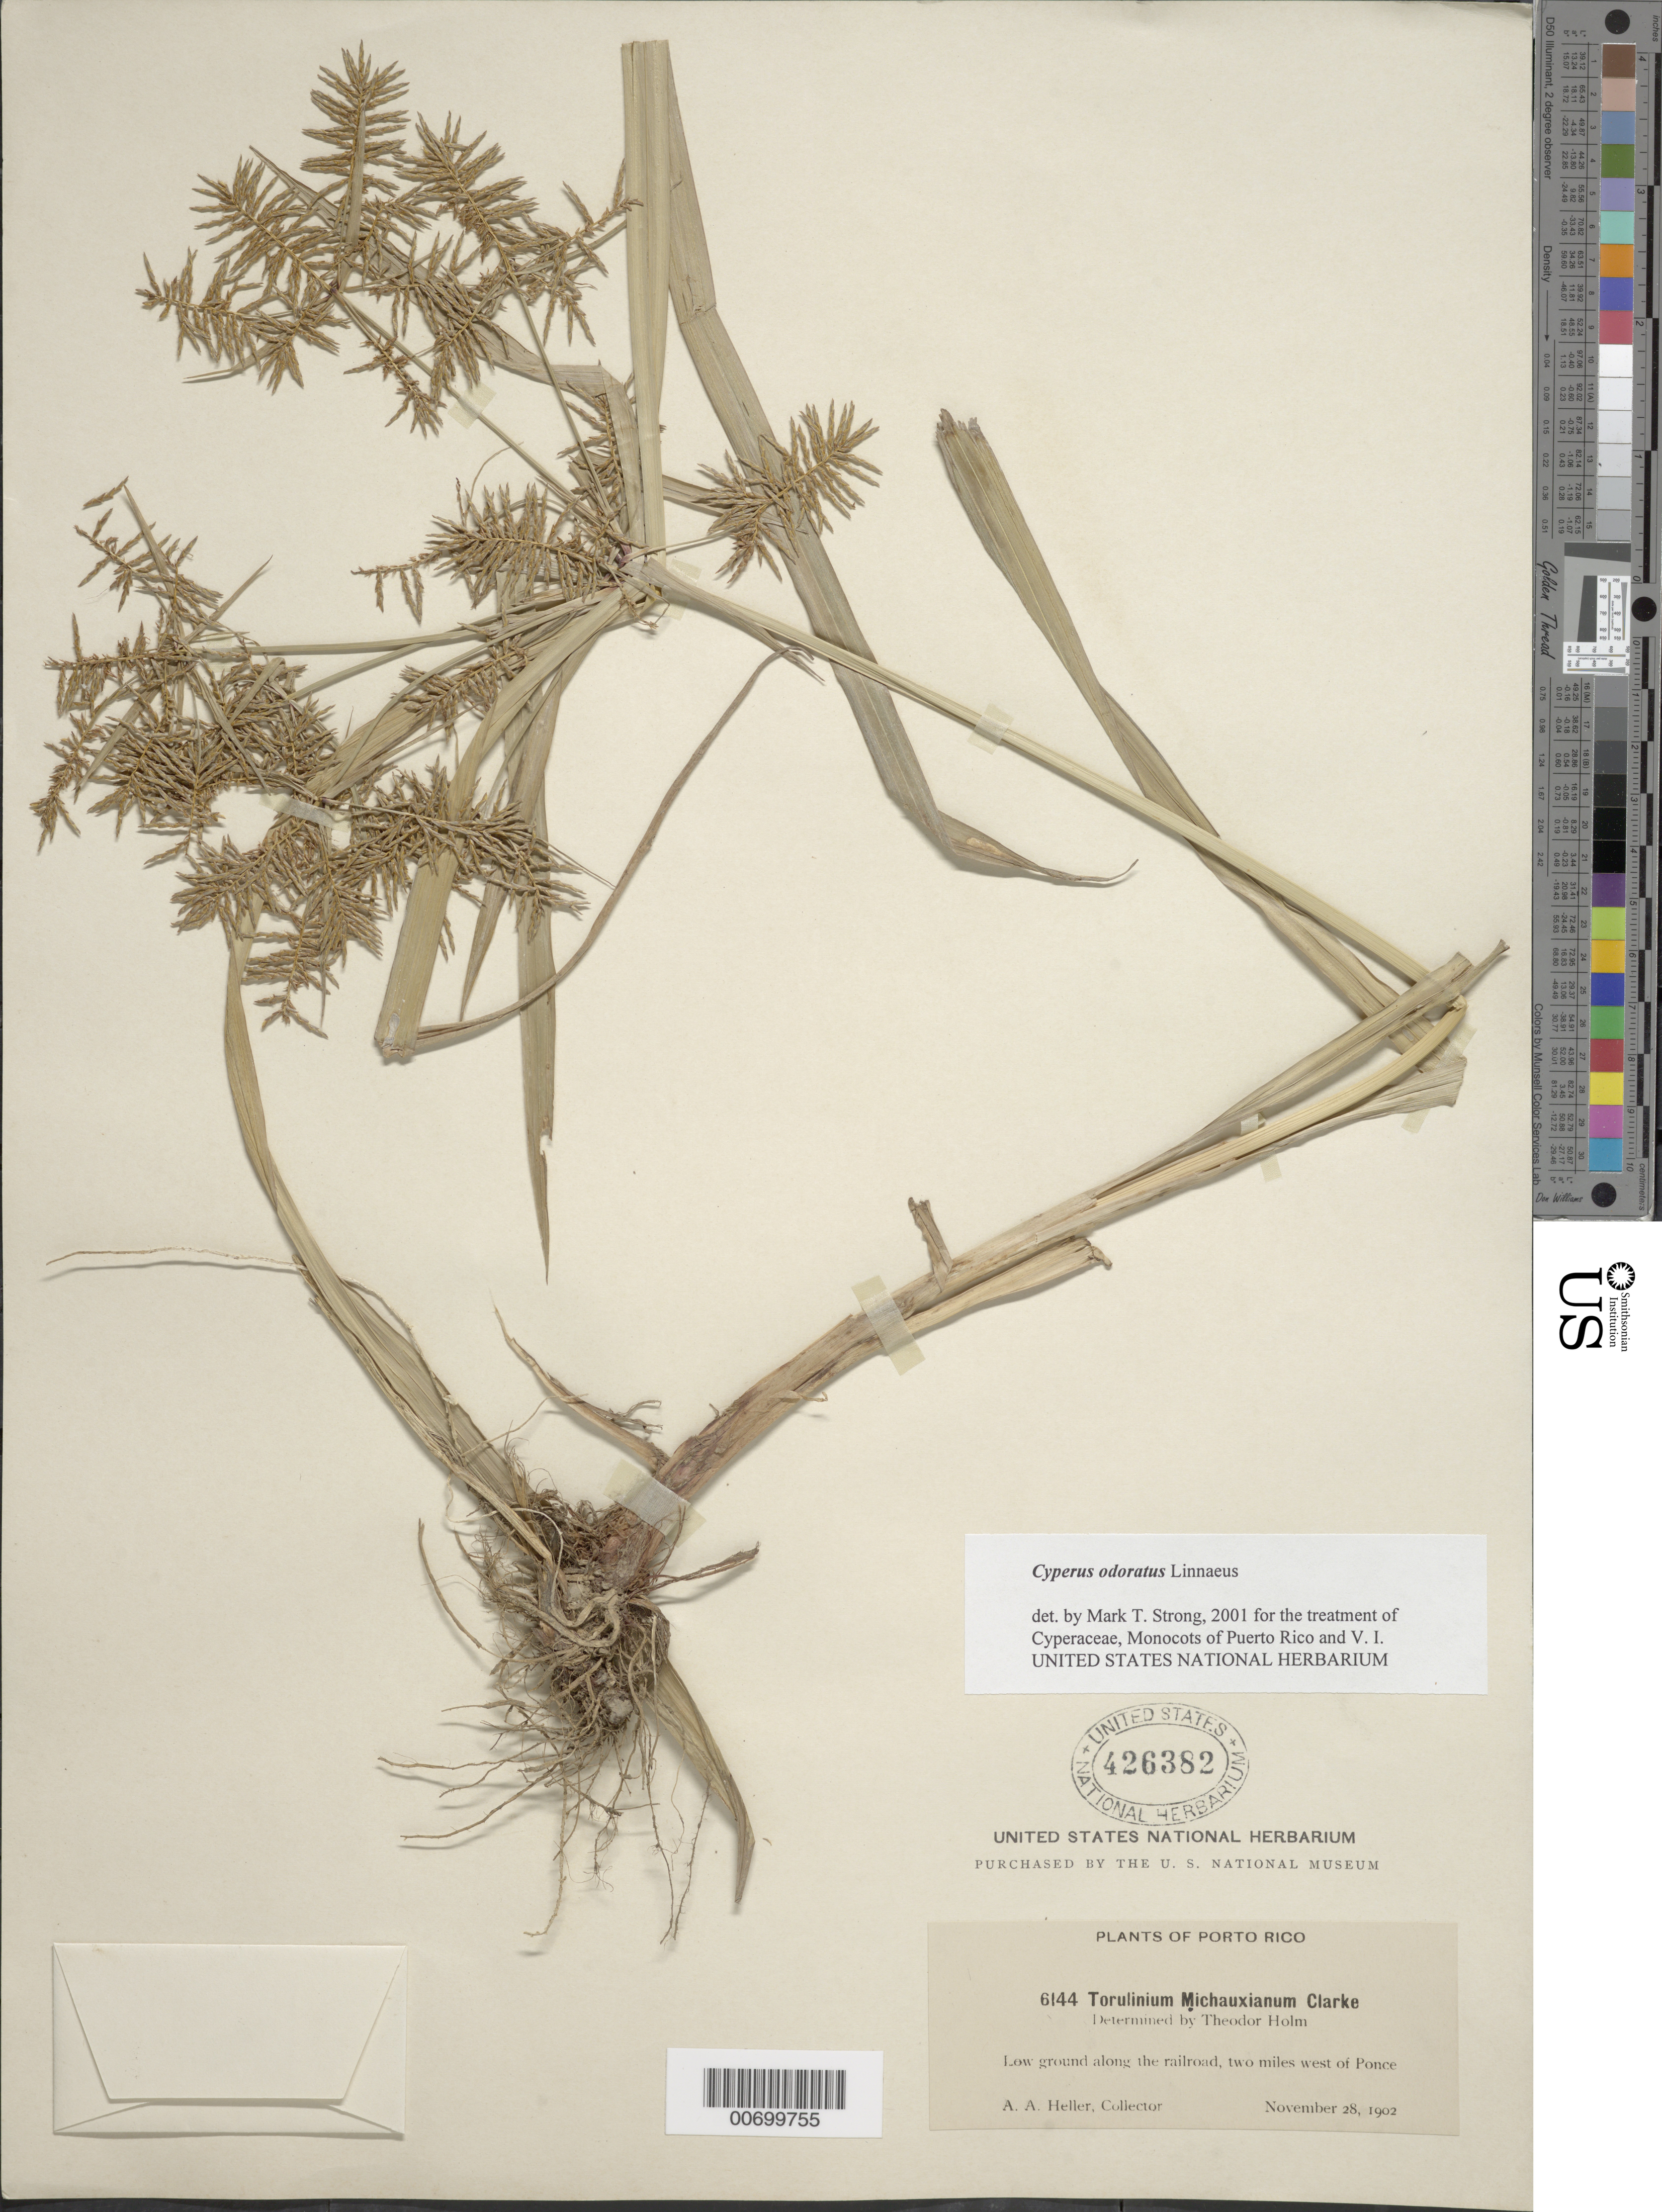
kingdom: Plantae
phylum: Tracheophyta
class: Liliopsida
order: Poales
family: Cyperaceae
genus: Cyperus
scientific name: Cyperus odoratus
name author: L.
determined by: Strong, M. T., (US), Smithsonian Institution - National Museum of Natural History (UNITED STATES)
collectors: A. A. Heller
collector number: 6144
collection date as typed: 28 Nov 1902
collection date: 1902-11-28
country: Puerto Rico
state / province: Ponce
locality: Along the railroad, 2 mi. W of Ponce.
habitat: Low ground.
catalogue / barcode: US 426382